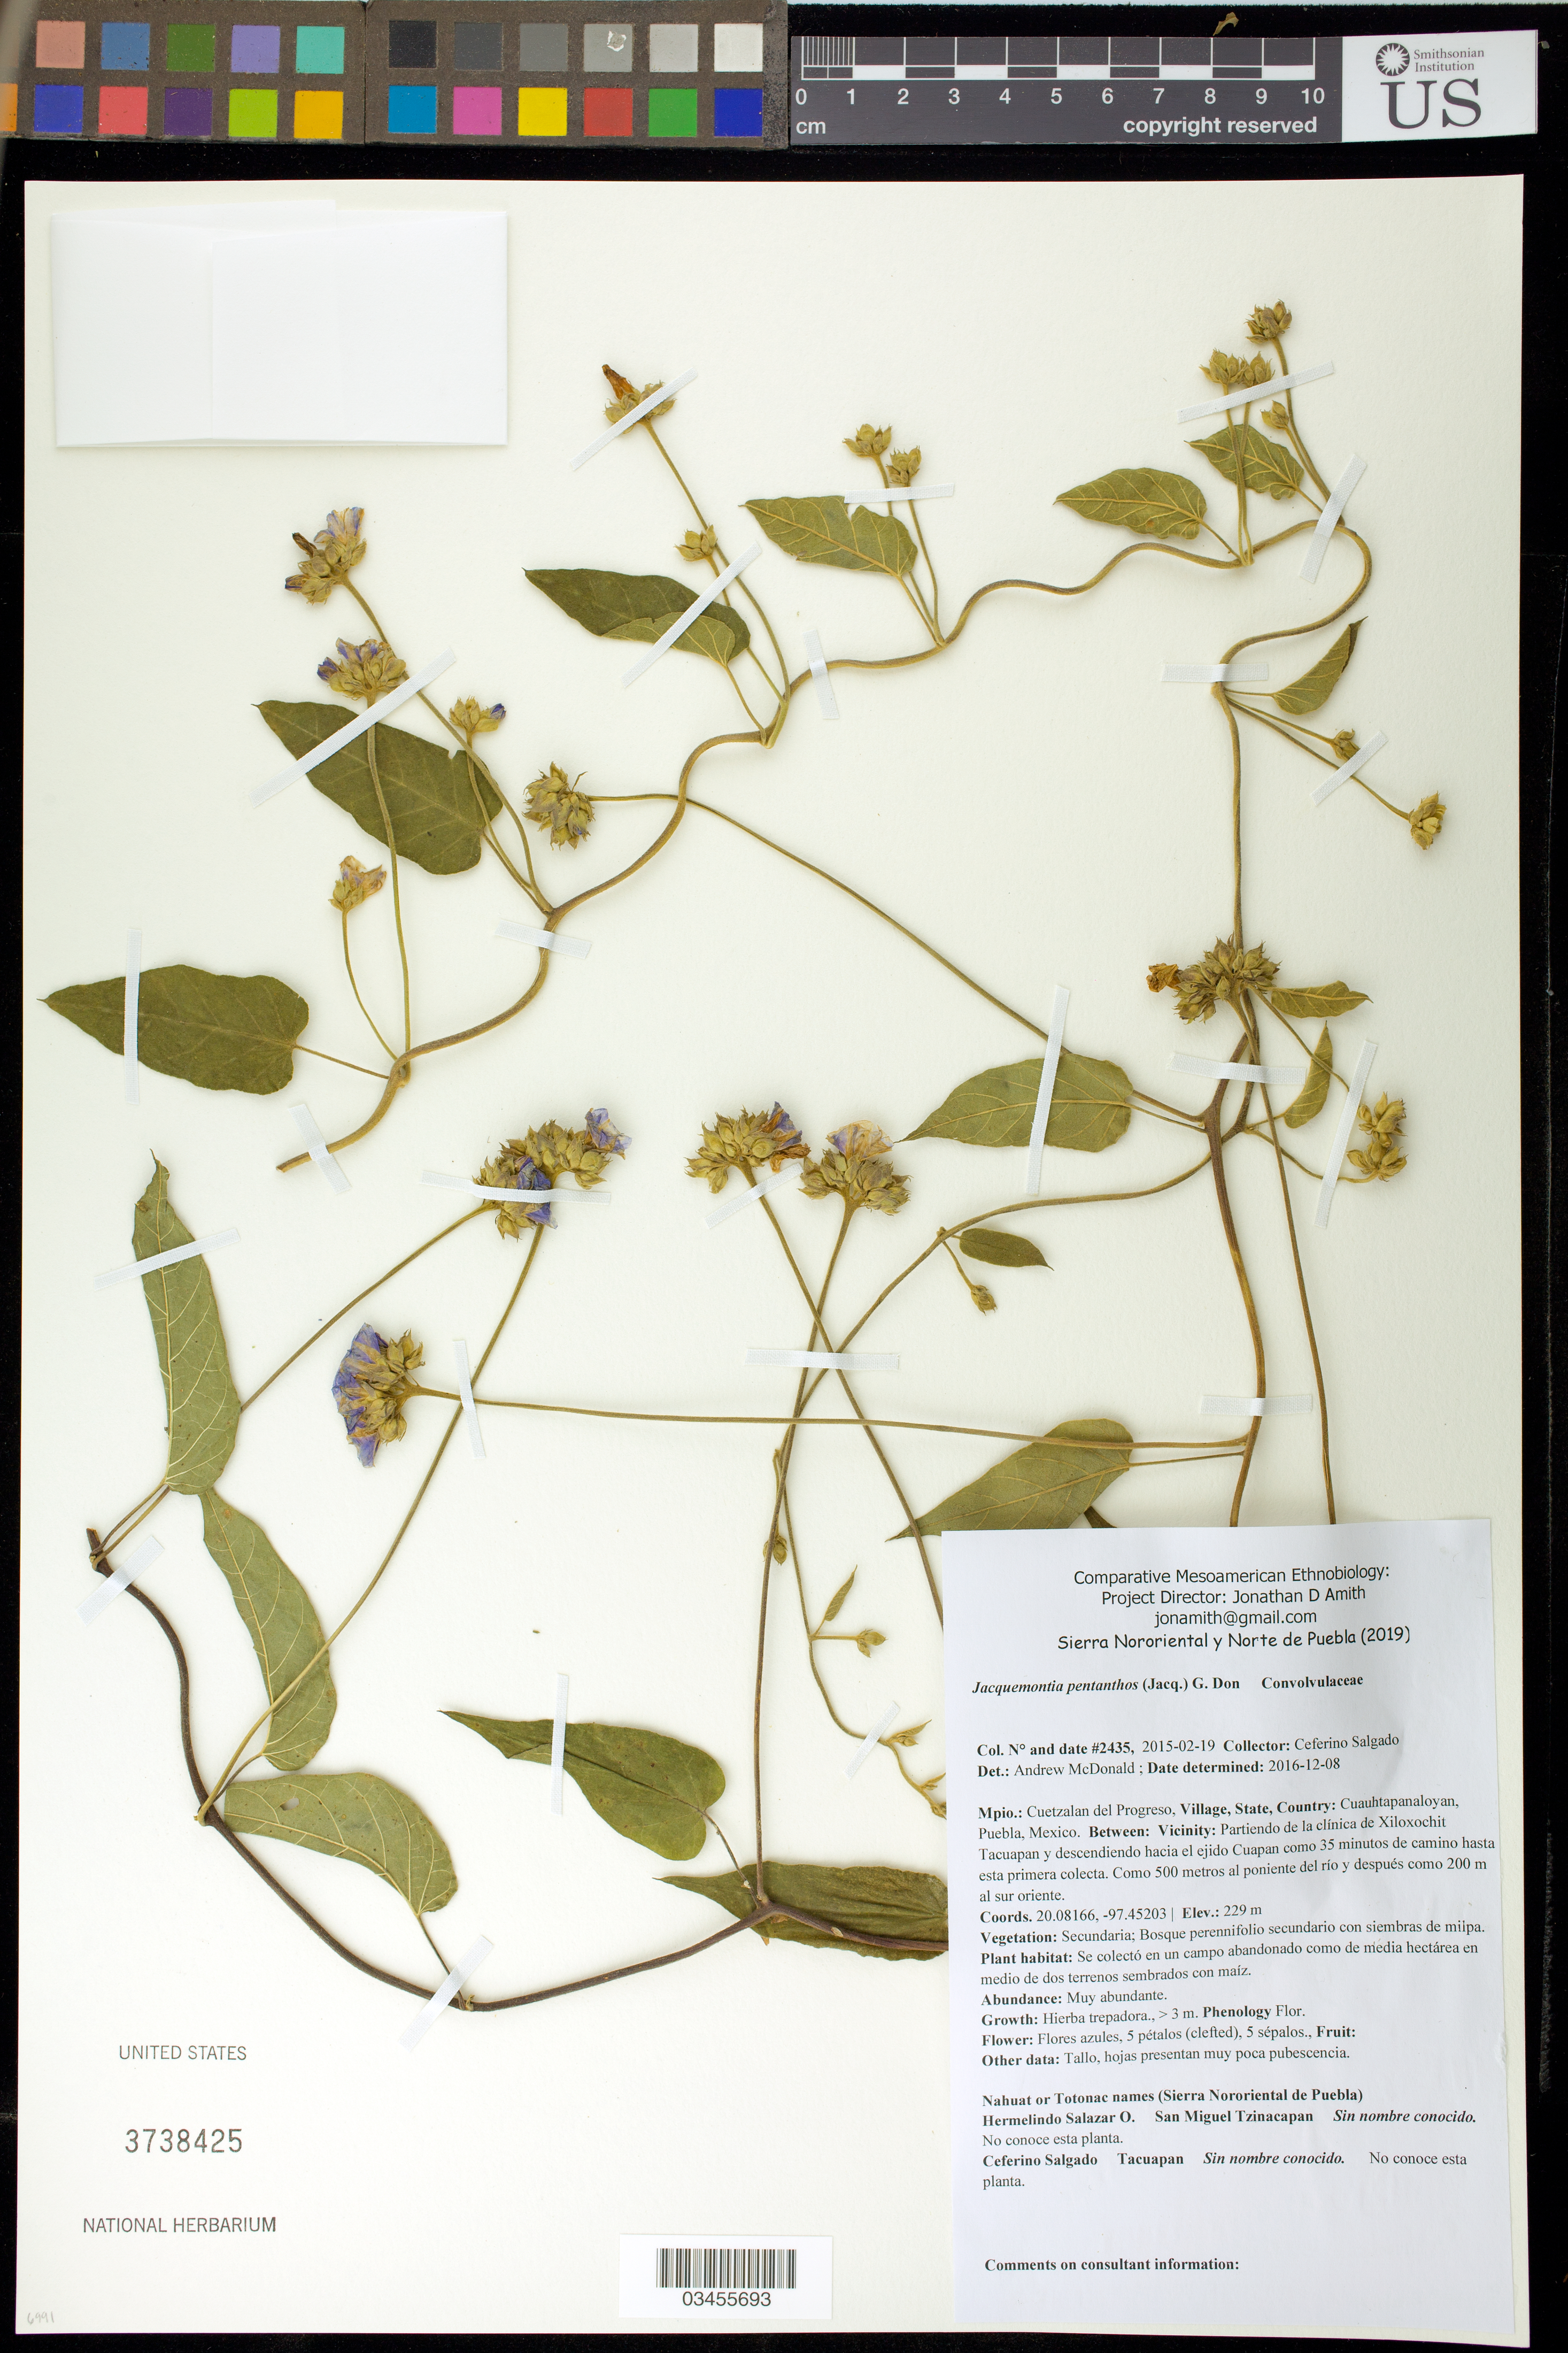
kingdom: Plantae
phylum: Tracheophyta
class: Magnoliopsida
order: Solanales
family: Convolvulaceae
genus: Jacquemontia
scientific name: Jacquemontia pentanthos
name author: (Jacq.) G. Don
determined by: McDonald, A.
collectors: C. Salgado Castañeda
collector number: CSC_02435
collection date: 2015-02-19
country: México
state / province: Puebla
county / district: Cuetzalan del Progreso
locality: PUEBLO: Cuauhtapanaloyan; LOCALIDAD EXACTA: Partiendo de la clínica de Xiloxochit Tacuapan y descendiendo hacia el ejido Cuapan como 35 minutos de camino hasta esta primera colecta. Como 500 metros al poniente del río y después como 200 m al sur oriente.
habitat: VEGETACIÓN y HABITAT: Bosque perennifolio secundario con siembras de milpa. | Se colectó en un campo abandonado como de media hectárea en medio de dos terrenos sembrados con maíz.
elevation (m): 229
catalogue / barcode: US 3738425